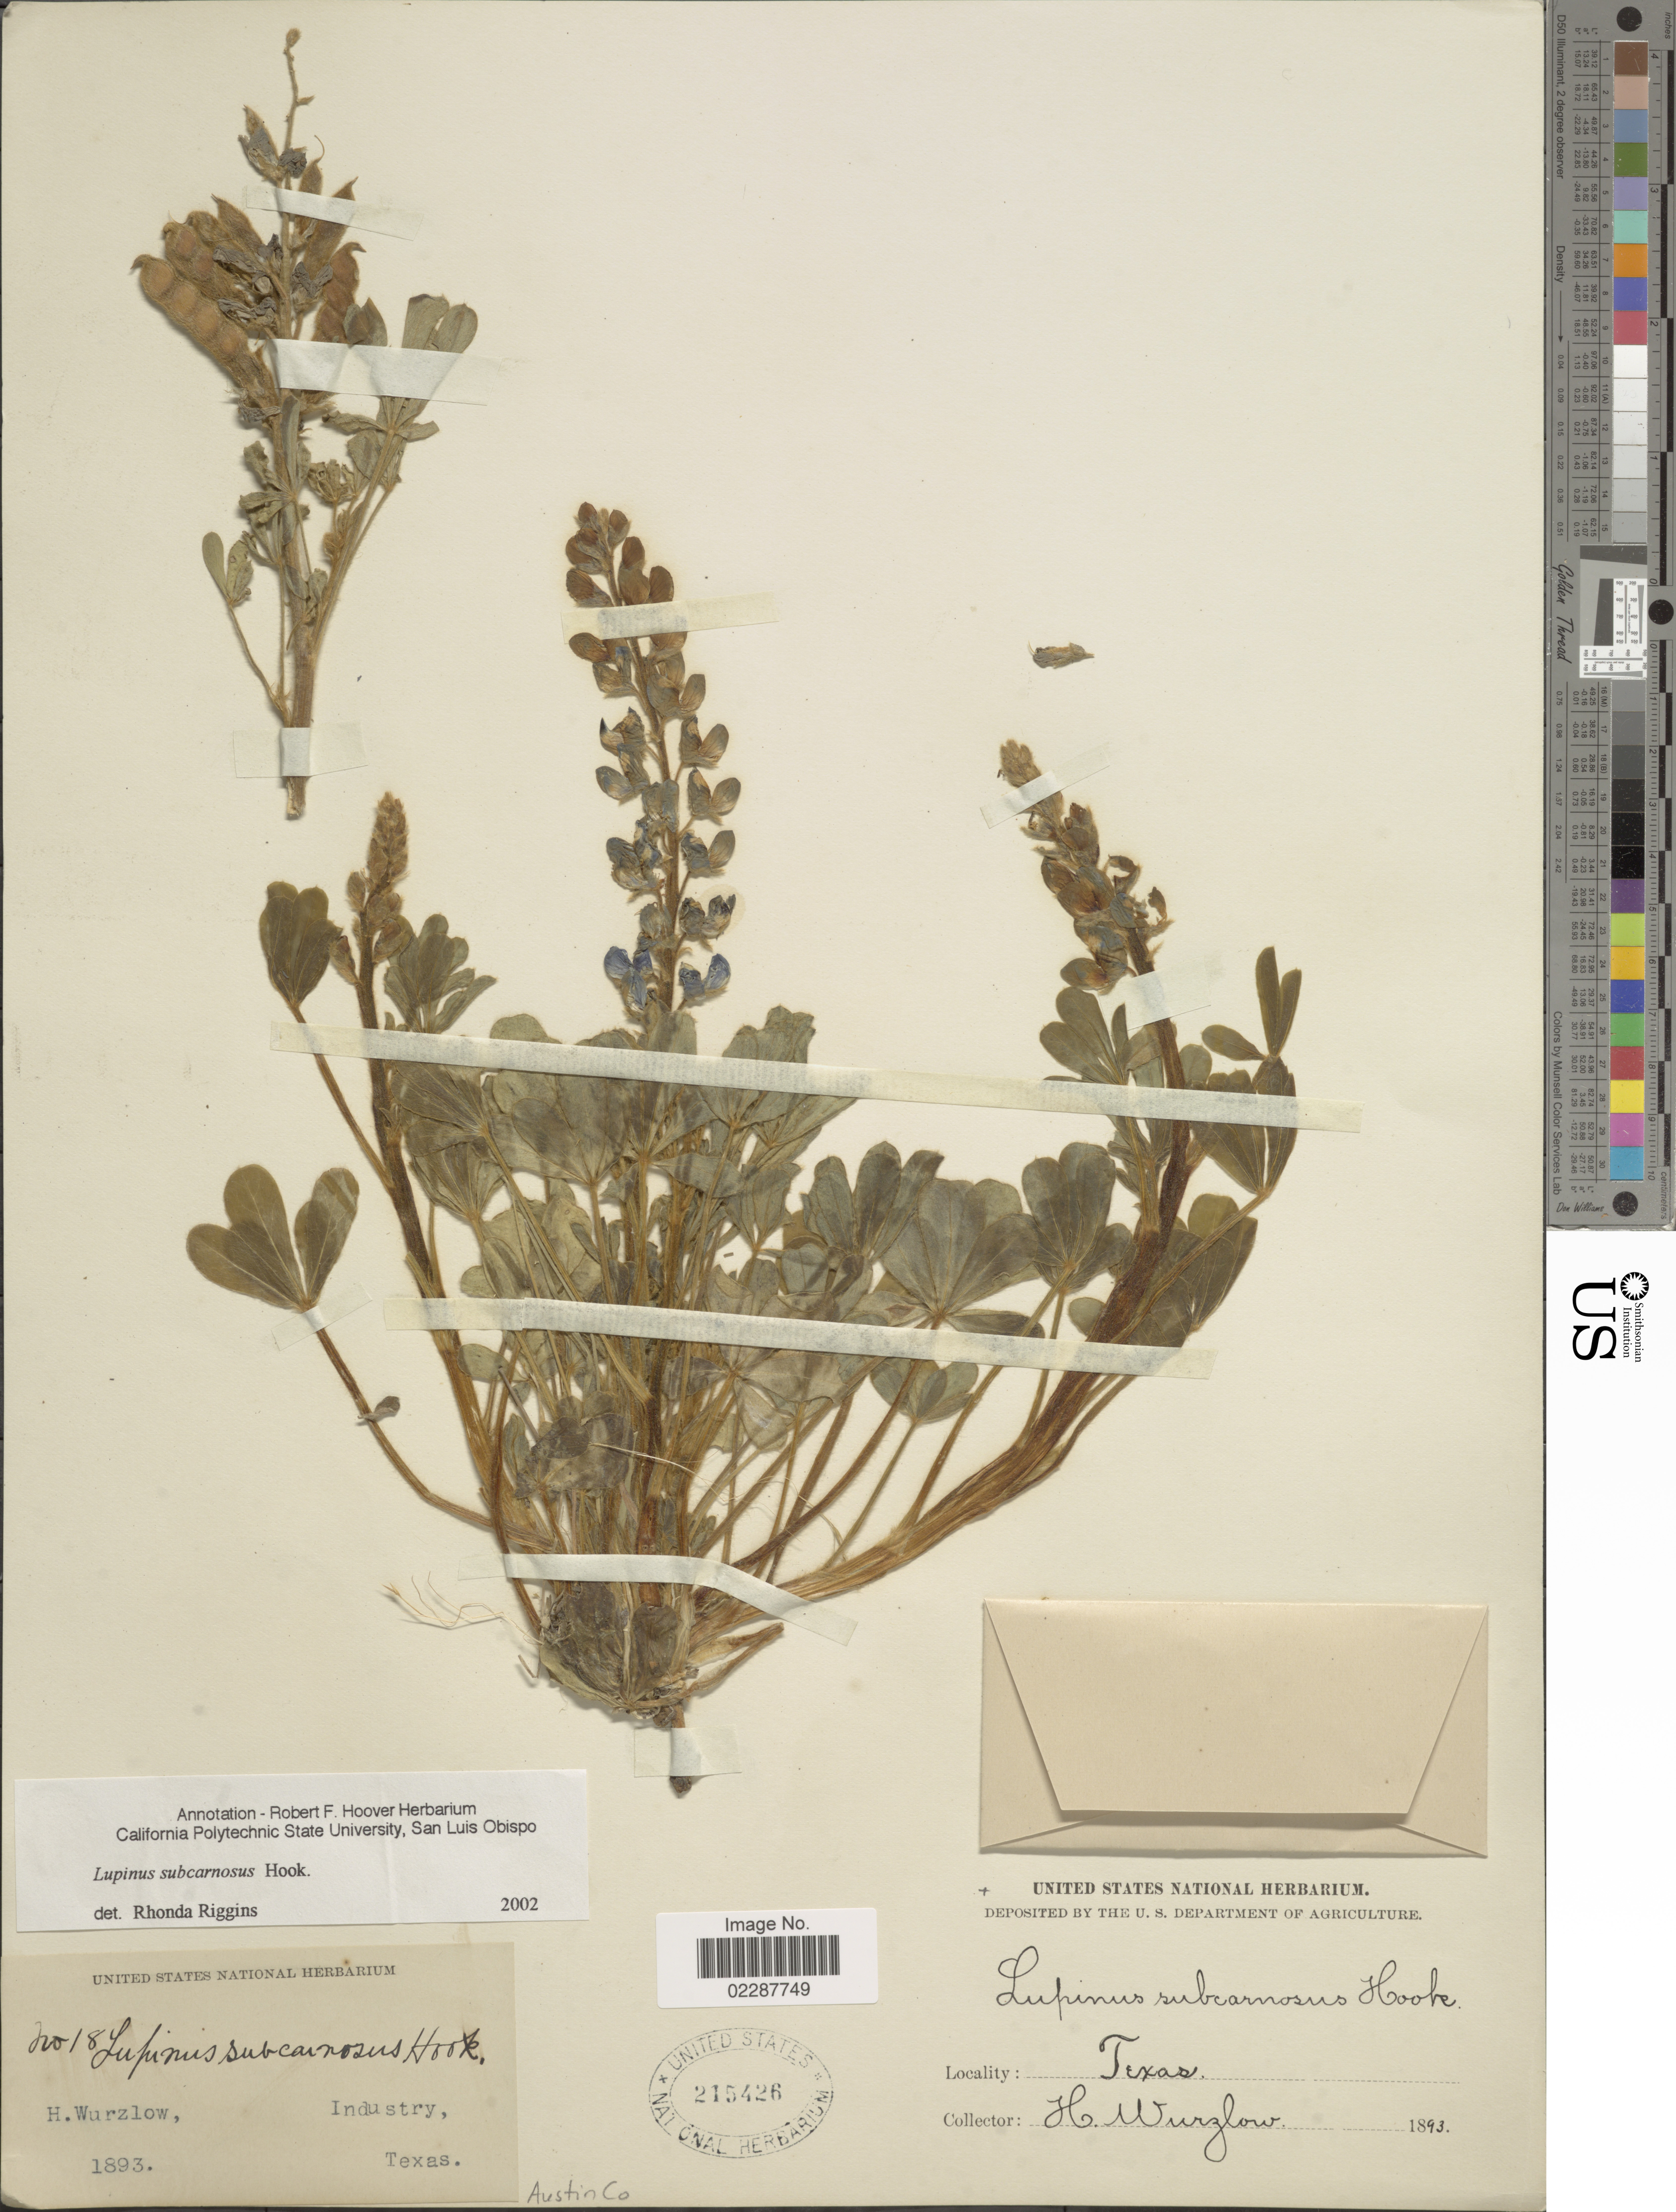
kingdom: Plantae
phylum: Tracheophyta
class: Magnoliopsida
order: Fabales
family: Fabaceae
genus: Lupinus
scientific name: Lupinus subcarnosus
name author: Hook.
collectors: H. Wurzlow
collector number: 18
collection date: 1893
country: United States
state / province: Texas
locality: Industry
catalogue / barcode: US 215426